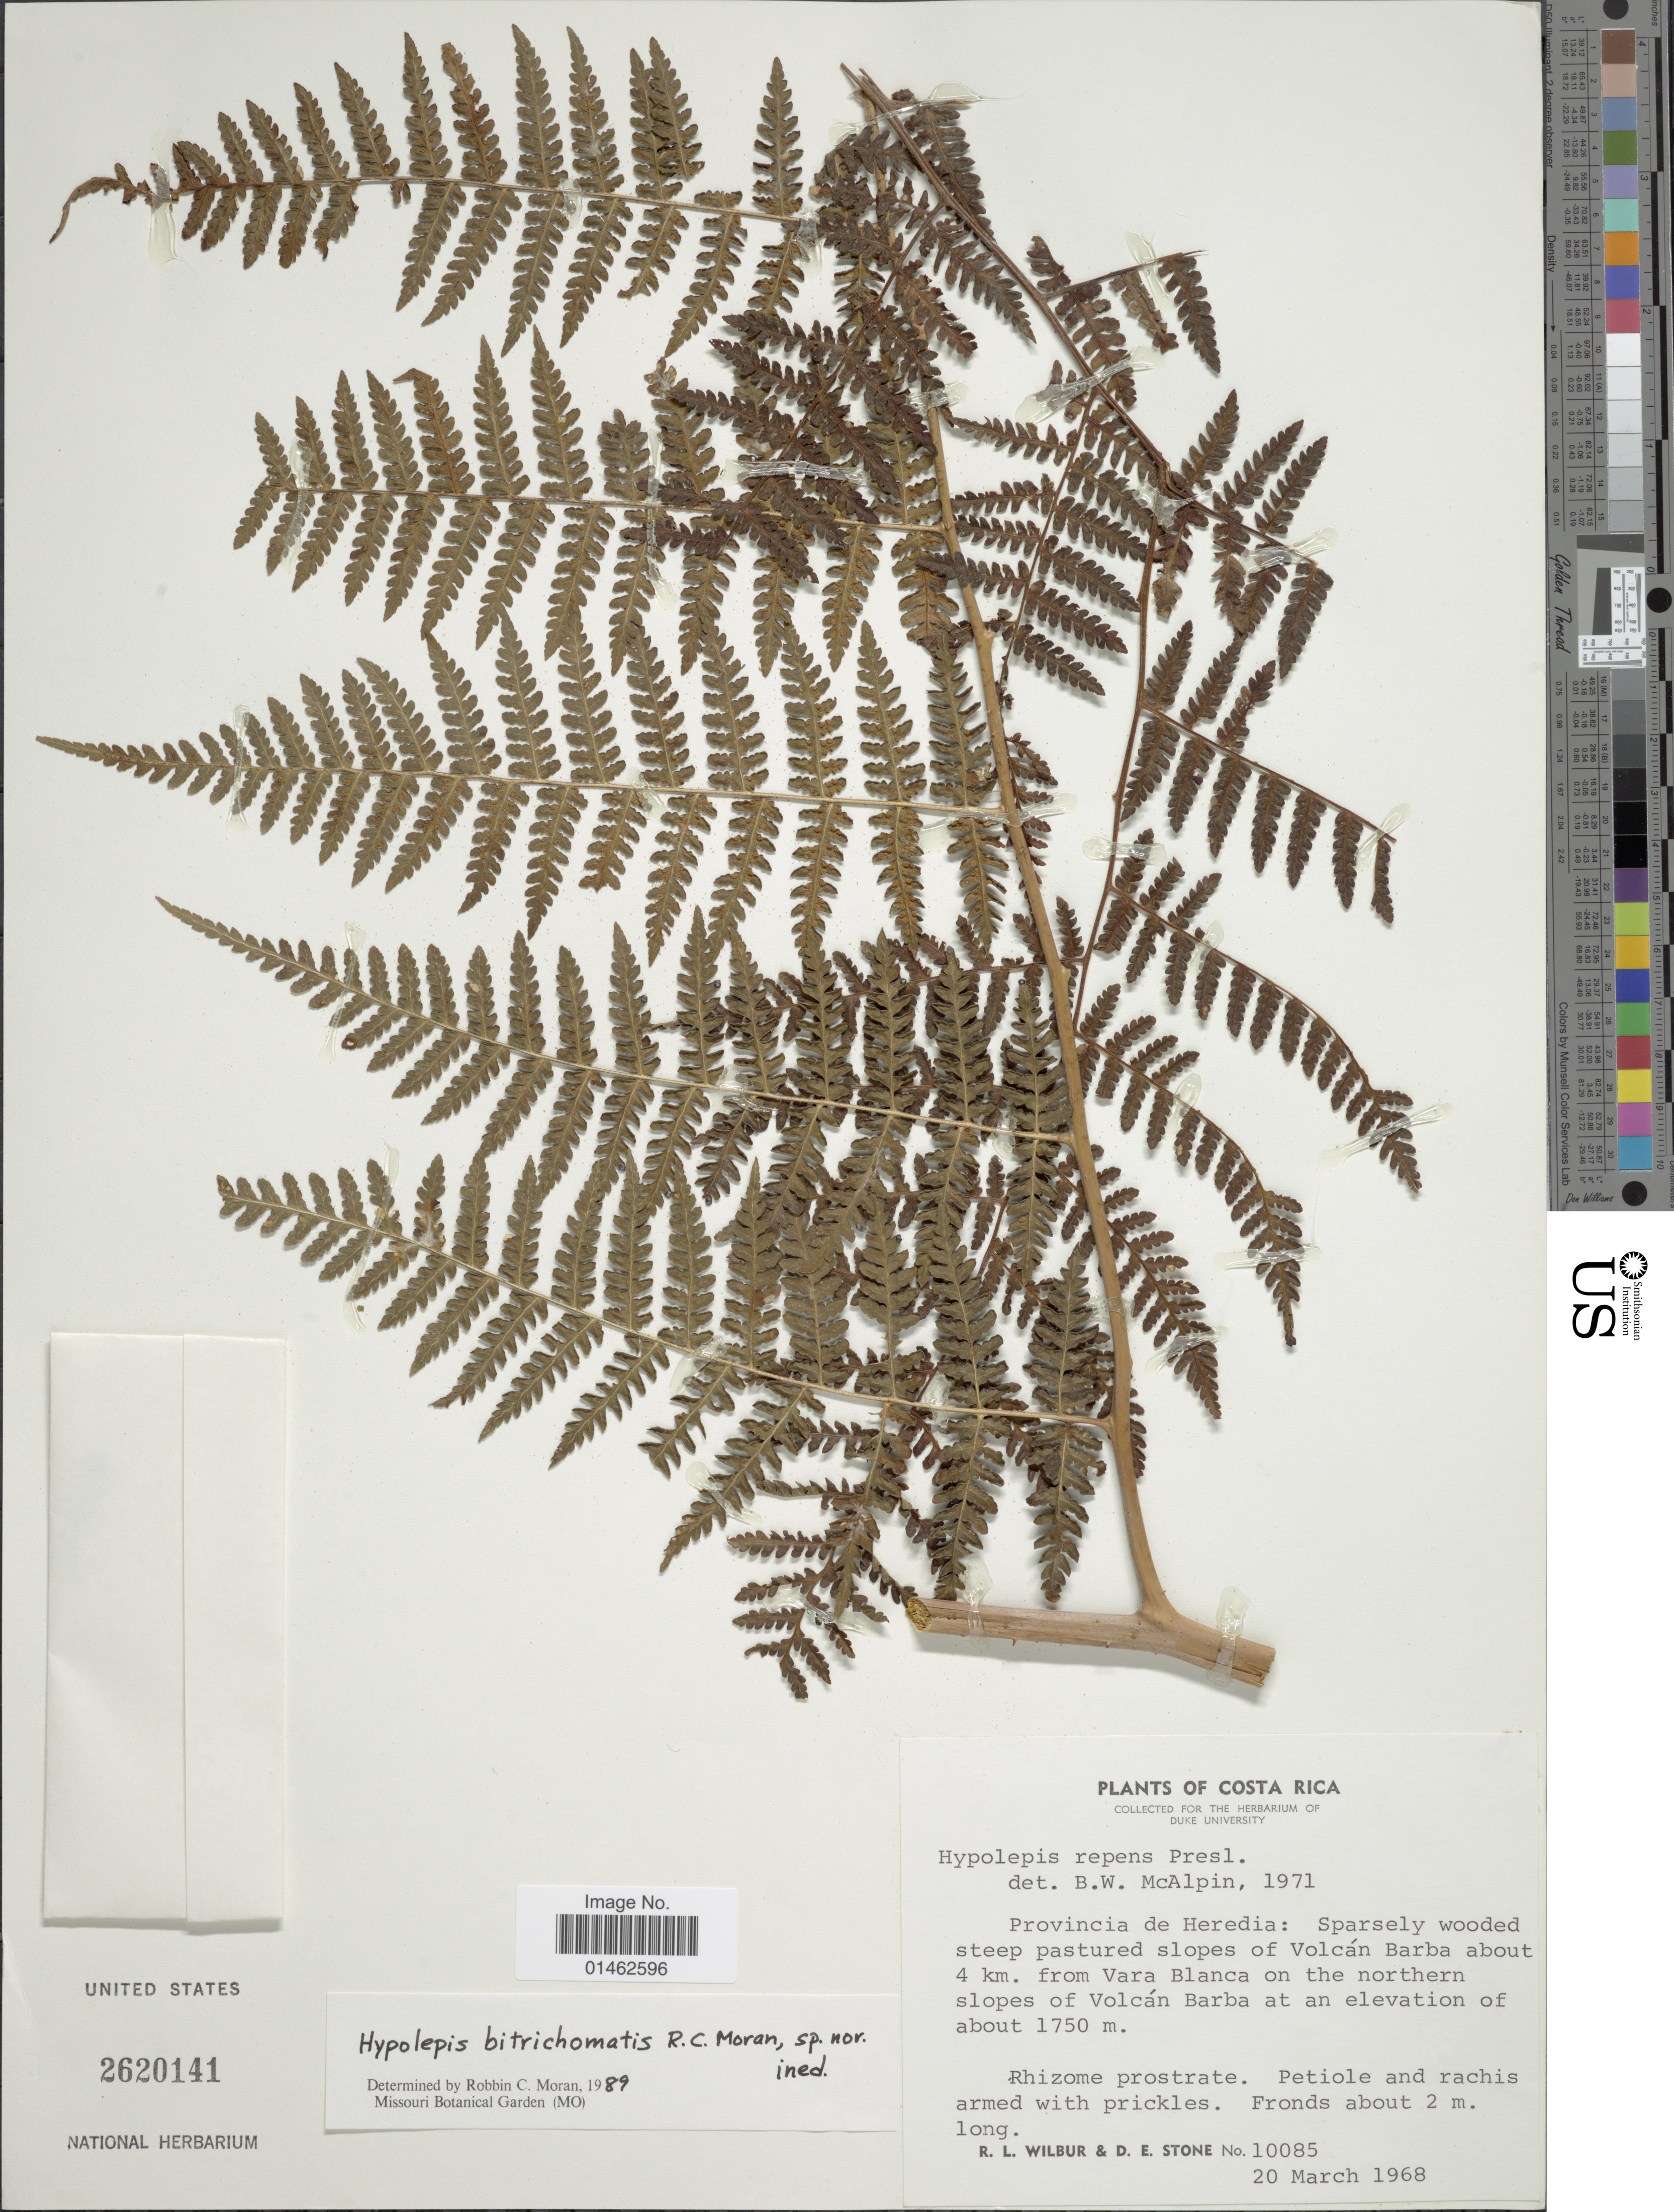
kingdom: Plantae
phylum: Tracheophyta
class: Polypodiopsida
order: Polypodiales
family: Dennstaedtiaceae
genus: Hypolepis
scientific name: Hypolepis ditrichomatis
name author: R.C. Moran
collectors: R. L. Wilbur & D. E. Stone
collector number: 10085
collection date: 1968-03-20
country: Costa Rica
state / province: Heredia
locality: Sparsely wooded steep pastured slopes of Volcán Barba about 4 km. from Vara Blanca on the northern slopes of Volcán Barba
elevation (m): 1750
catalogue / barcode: US 2620141